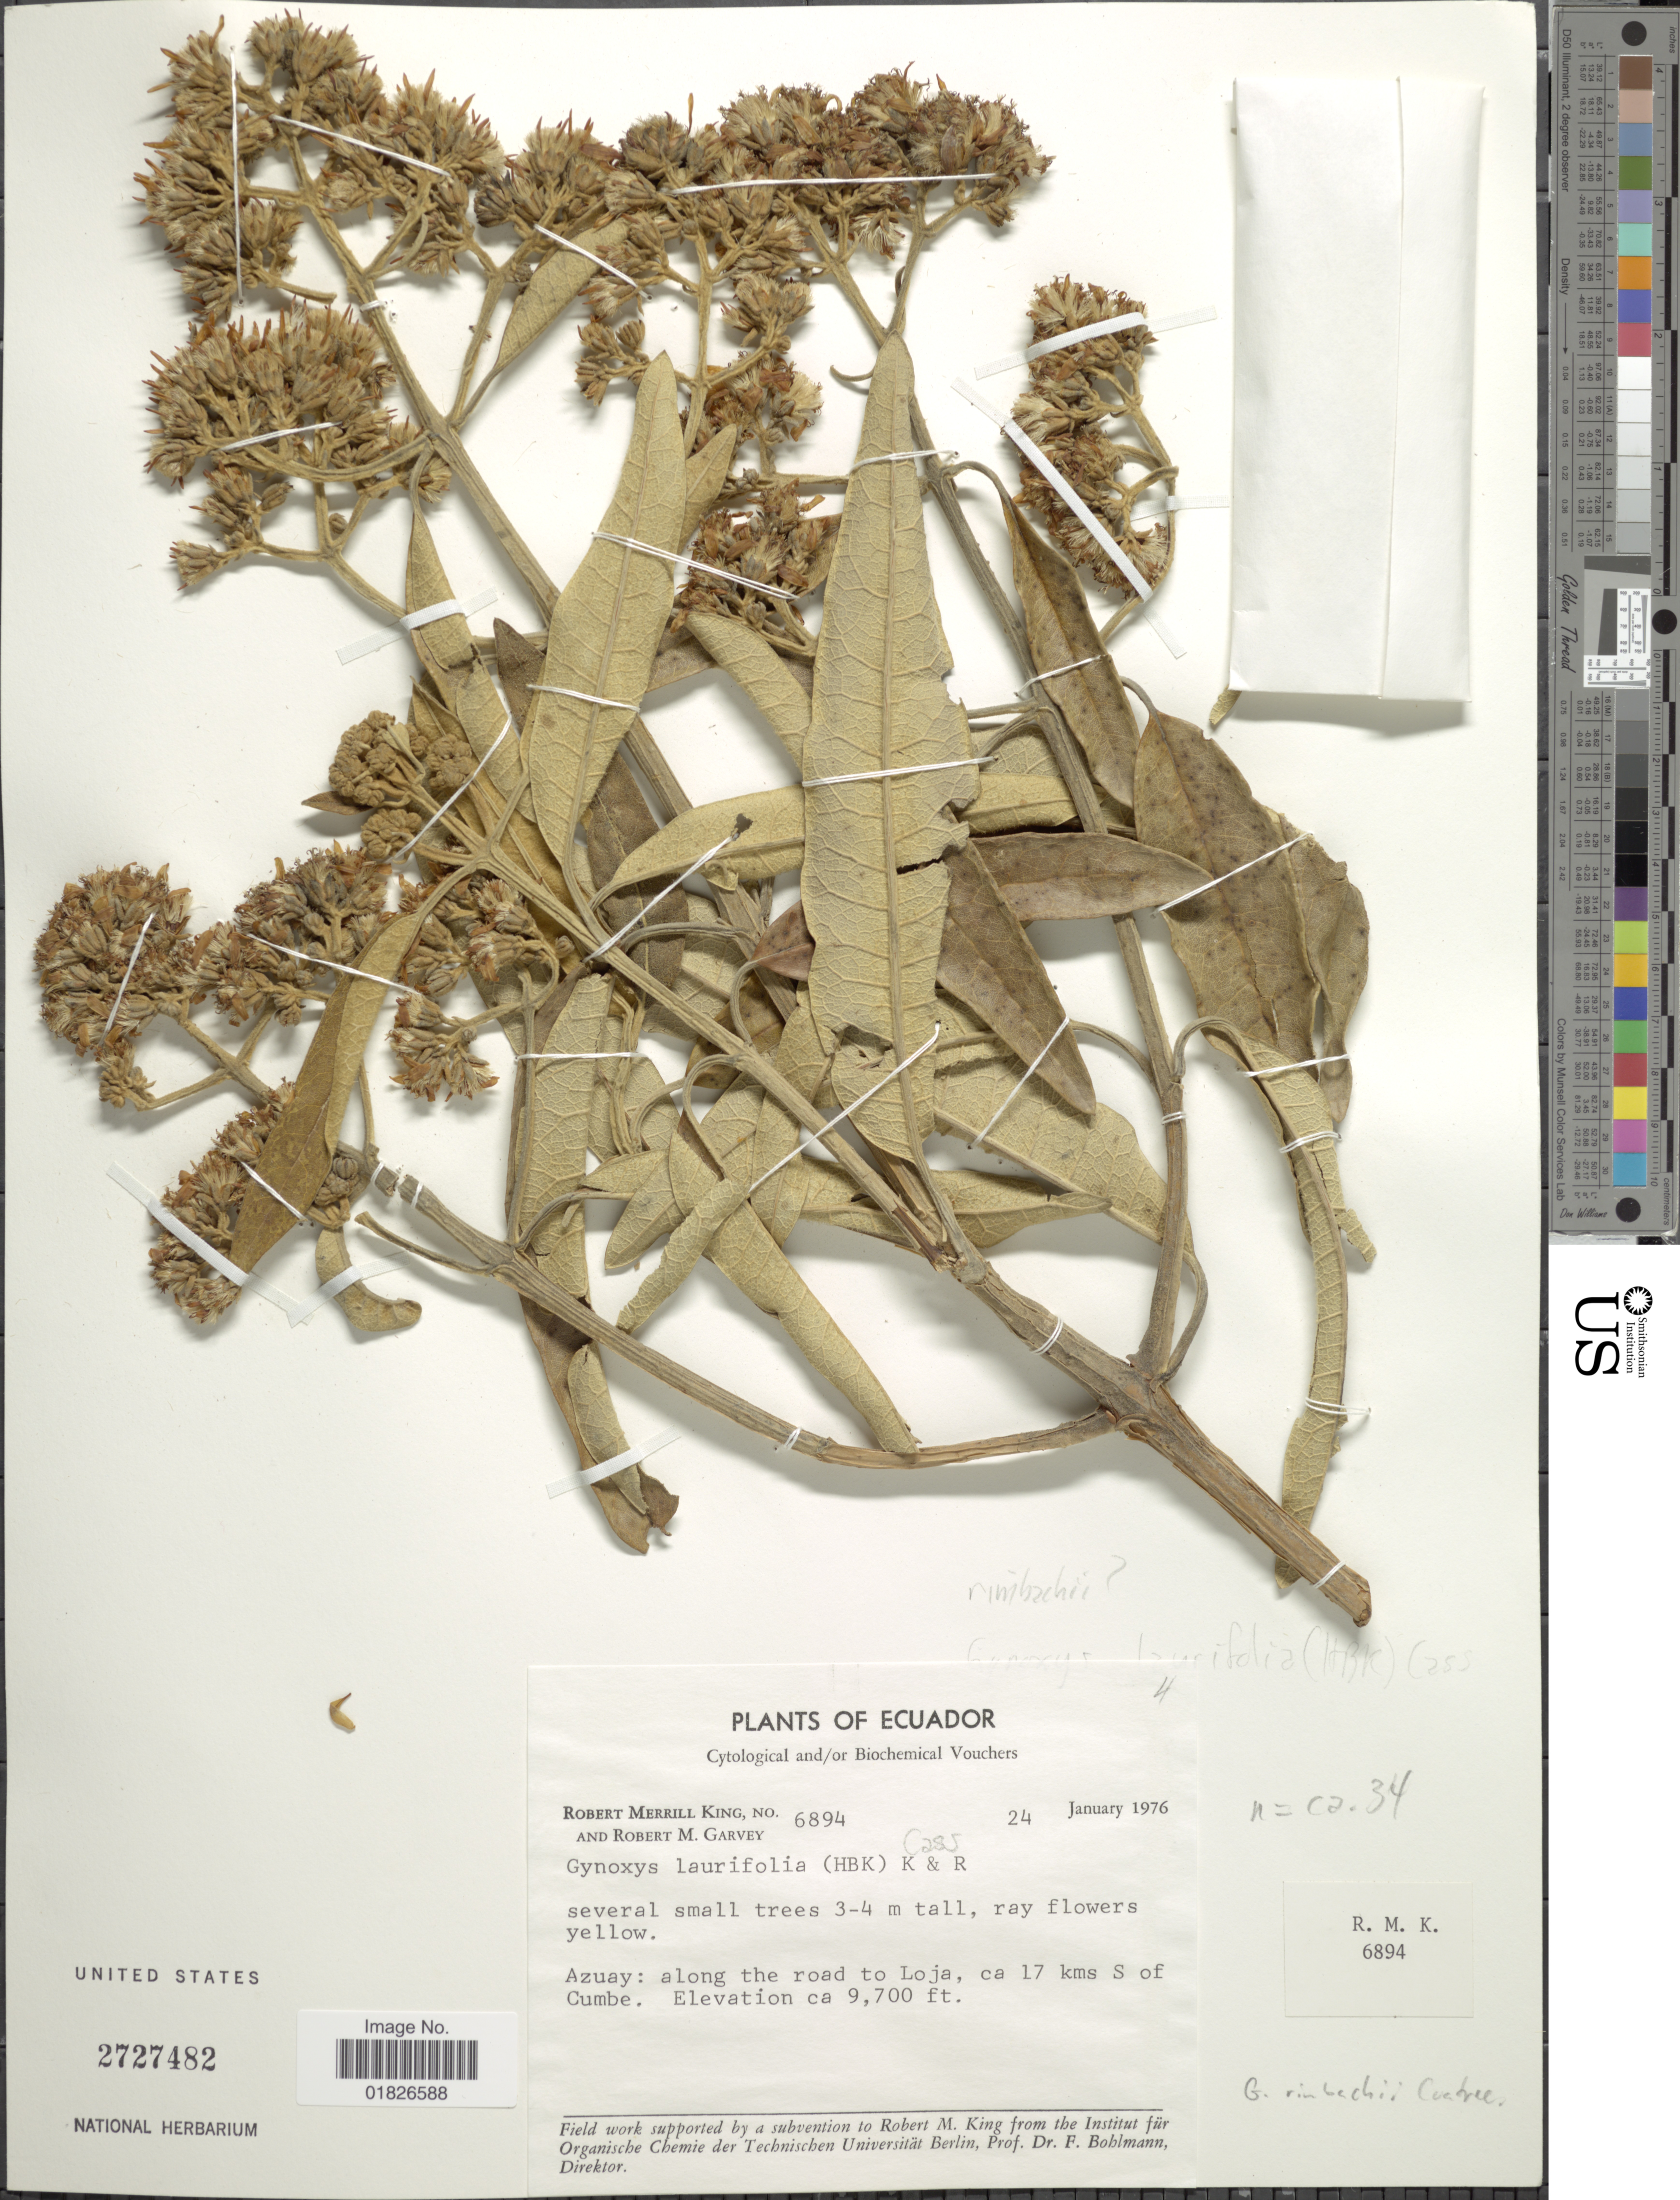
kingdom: Plantae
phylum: Tracheophyta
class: Magnoliopsida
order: Asterales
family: Asteraceae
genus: Nordenstamia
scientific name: Nordenstamia rimachiana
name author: (Cuatrec.) B. Nord.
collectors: R. M. King & R. Garvey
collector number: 6894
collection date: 1976-01-24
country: Ecuador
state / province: Azuay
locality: Along the road to Loja, ca 17 kms S of Cumbe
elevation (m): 2957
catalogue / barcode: US 2727482